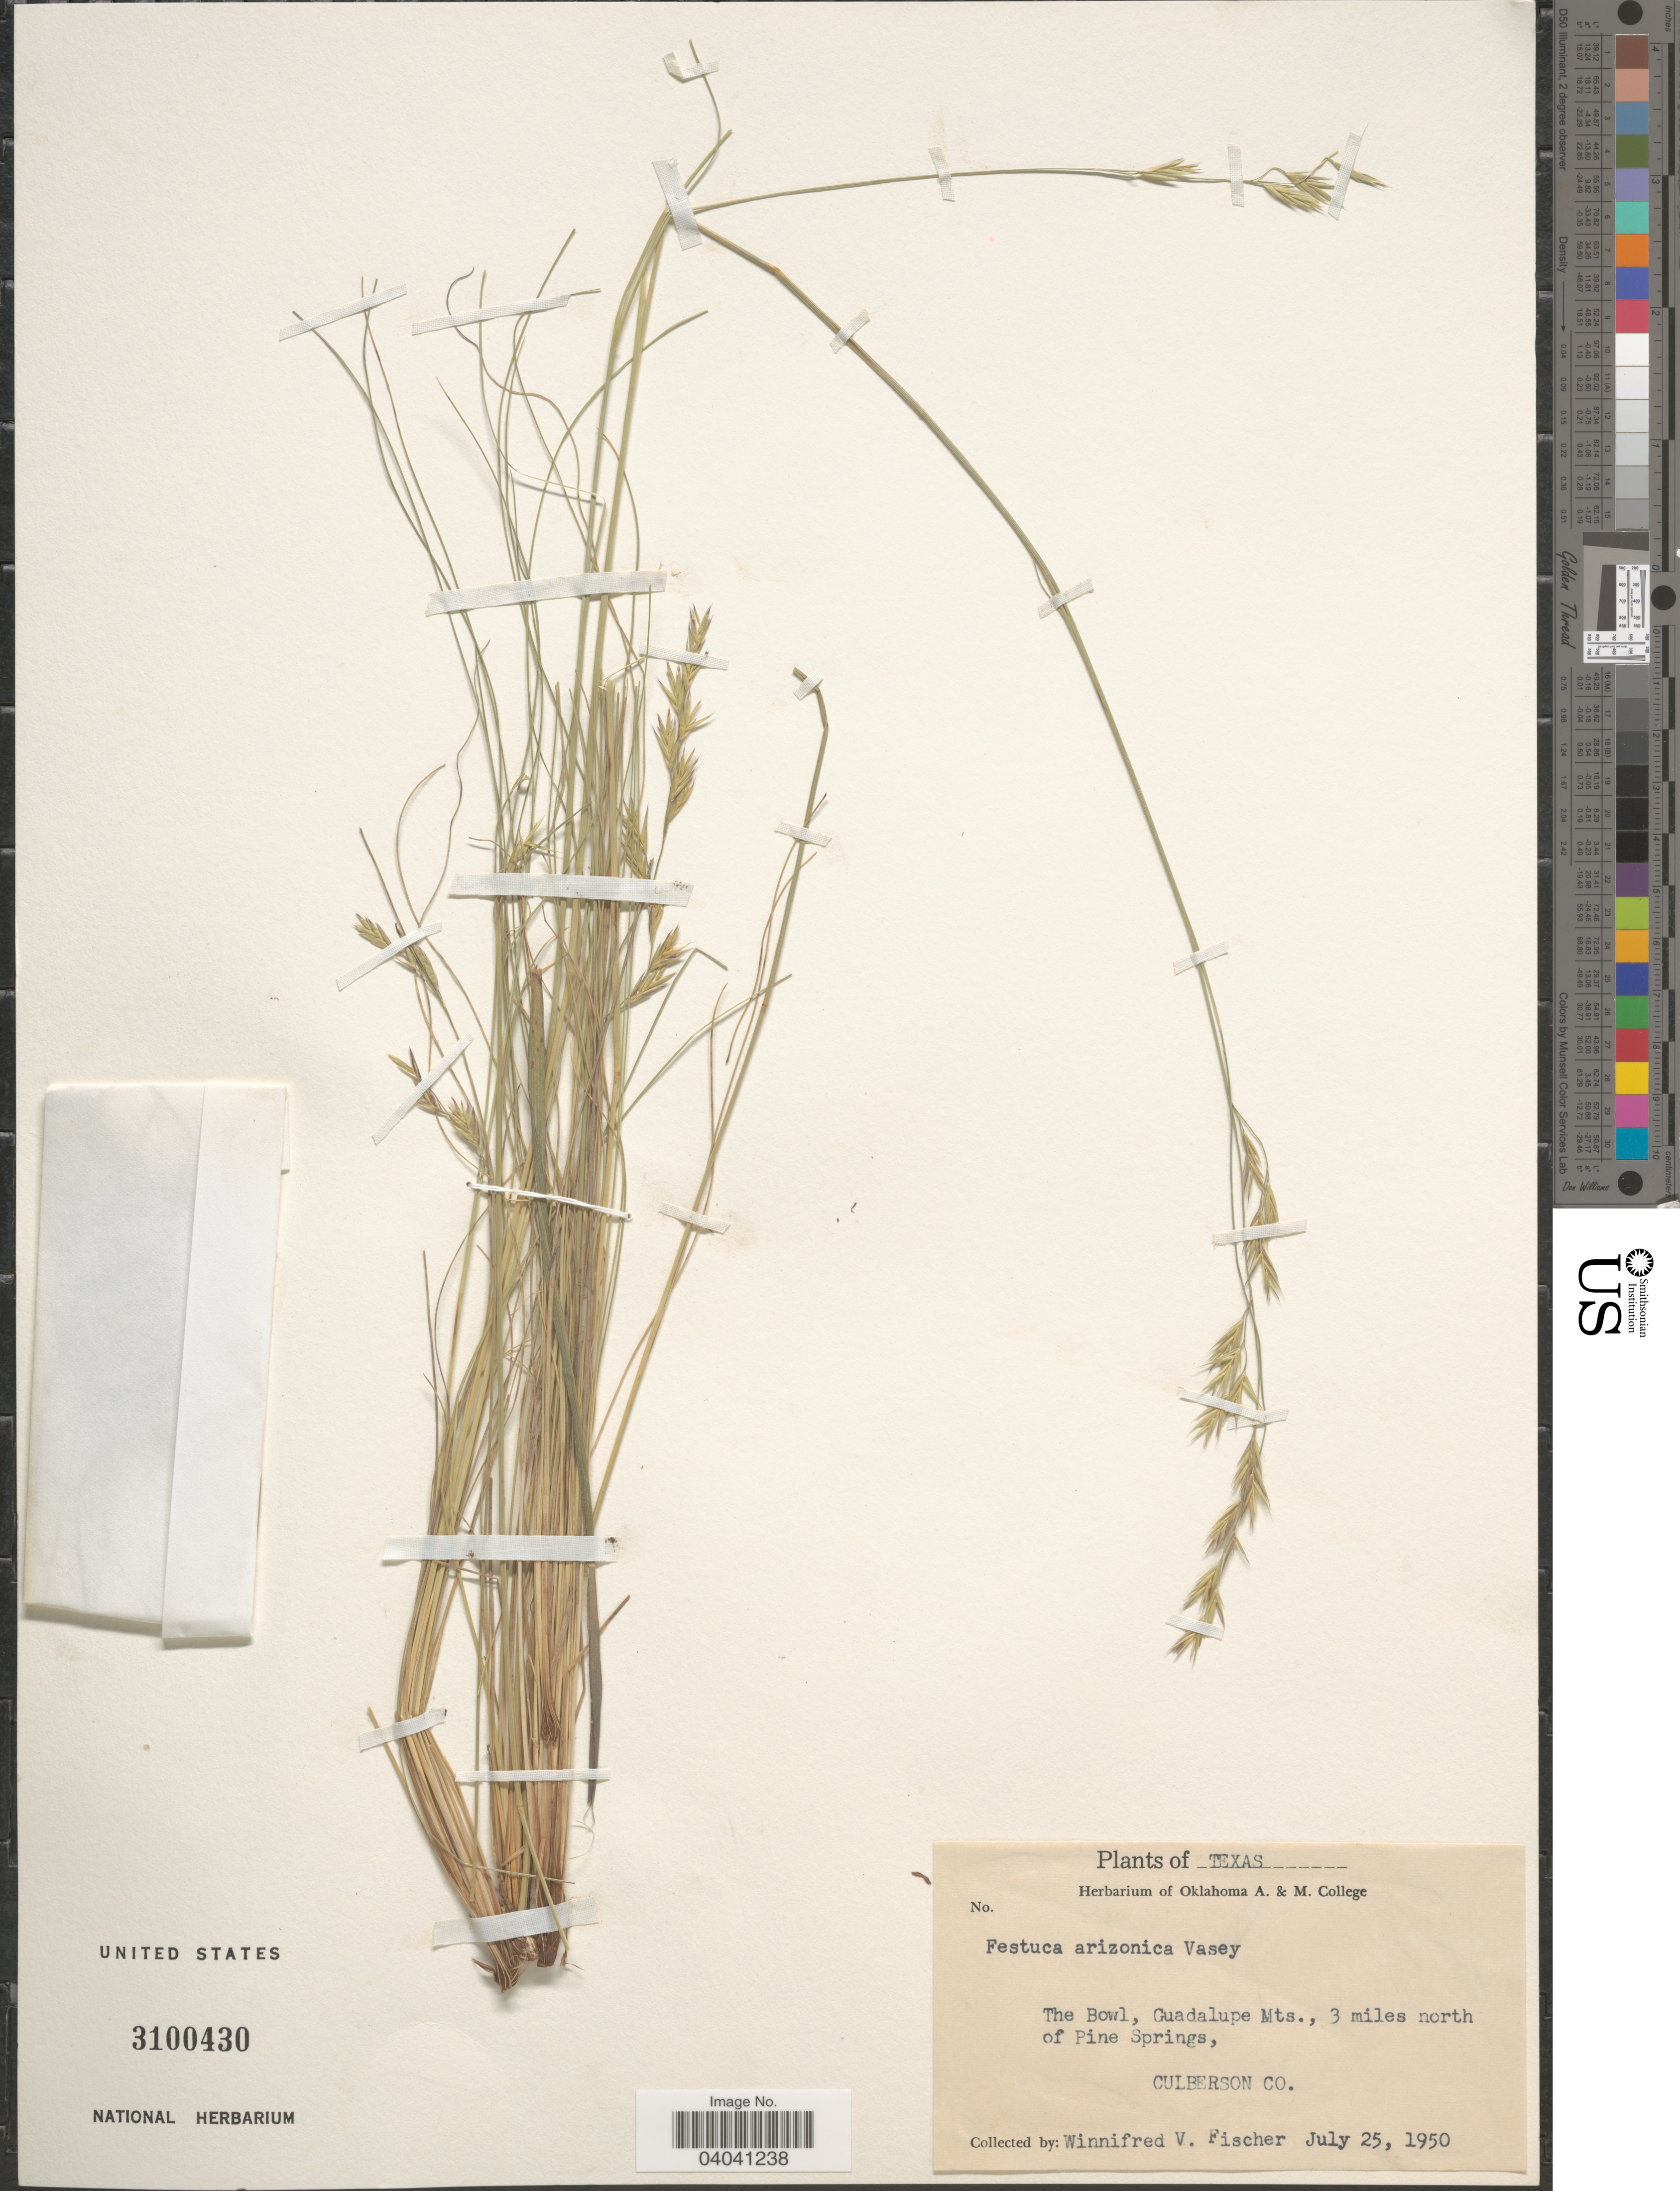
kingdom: Plantae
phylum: Tracheophyta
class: Liliopsida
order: Poales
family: Poaceae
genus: Festuca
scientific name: Festuca arizonica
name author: Vasey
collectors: W. Fischer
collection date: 1950-07-25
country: United States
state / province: Texas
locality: The Bowl, Guadalupe Mts., 3 miles north of Pine Springs, Culberson Co.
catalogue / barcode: US 3100430